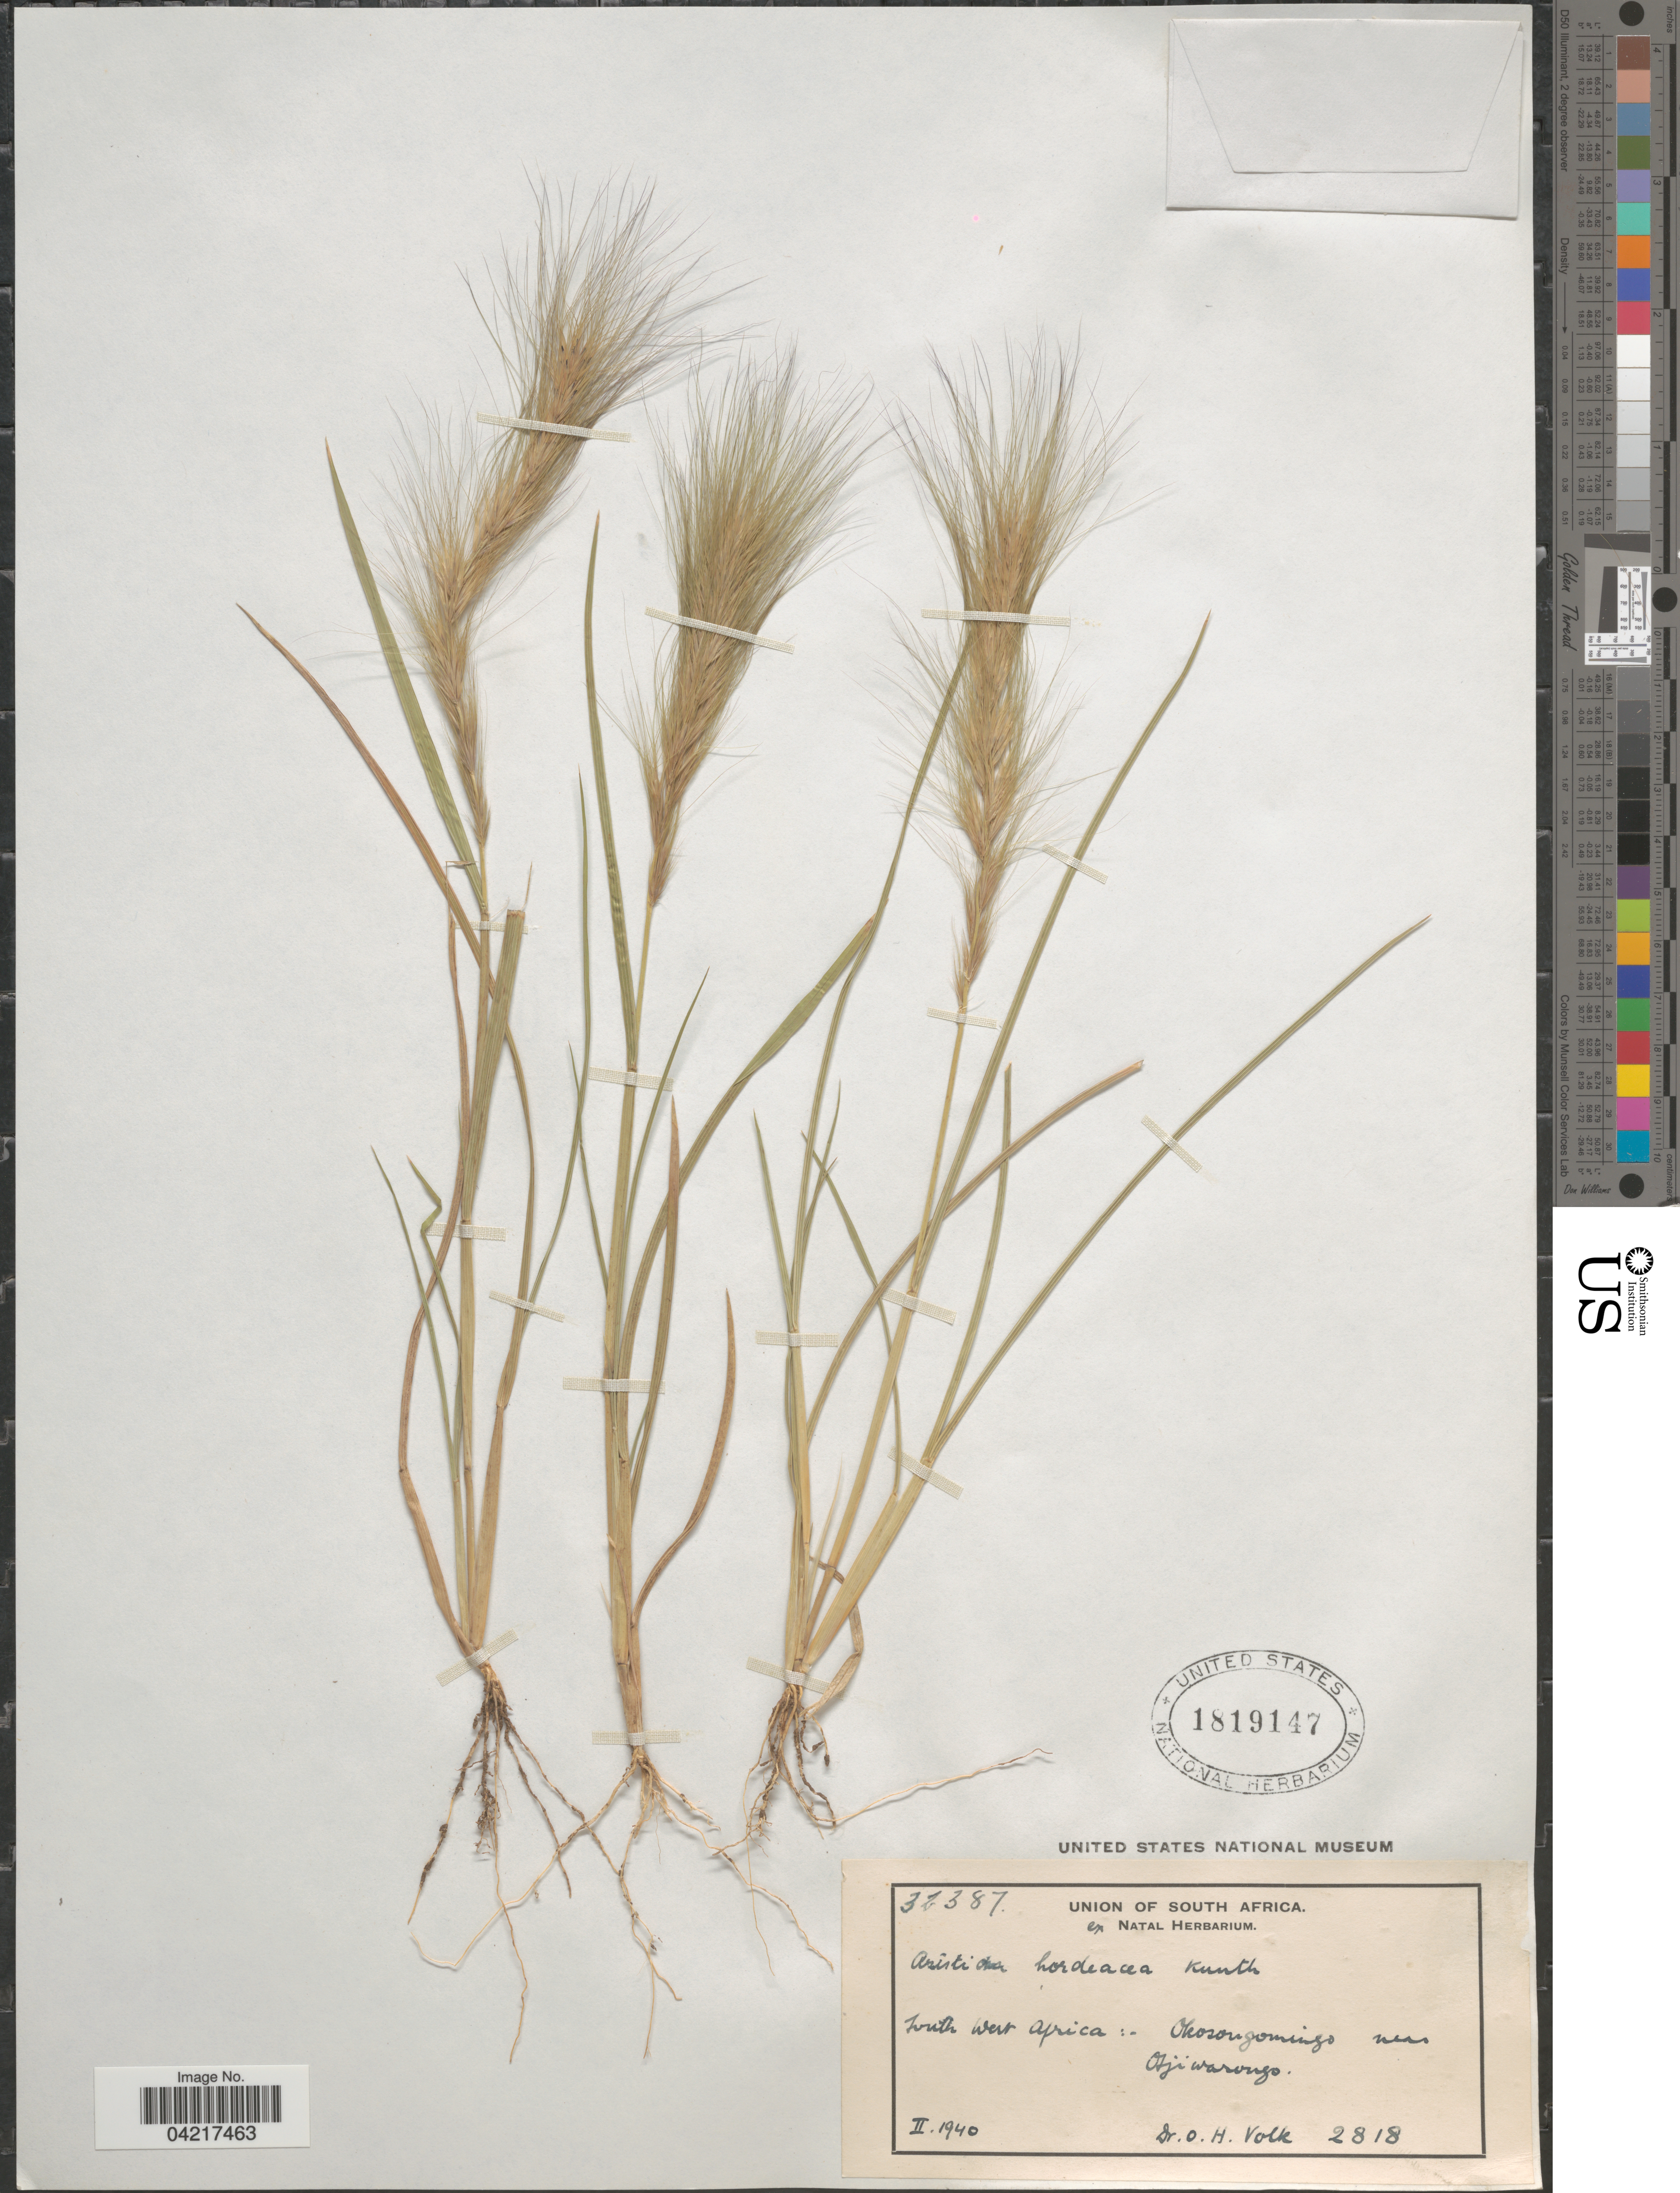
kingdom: Plantae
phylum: Tracheophyta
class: Liliopsida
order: Poales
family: Poaceae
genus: Aristida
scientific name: Aristida hordeacea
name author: Kunth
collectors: O. Volk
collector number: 2818/32387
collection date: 1940-02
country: Namibia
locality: Union of South Africa. South West Africa: Okosongomingo near Otjiwarongo.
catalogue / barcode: US 1819147